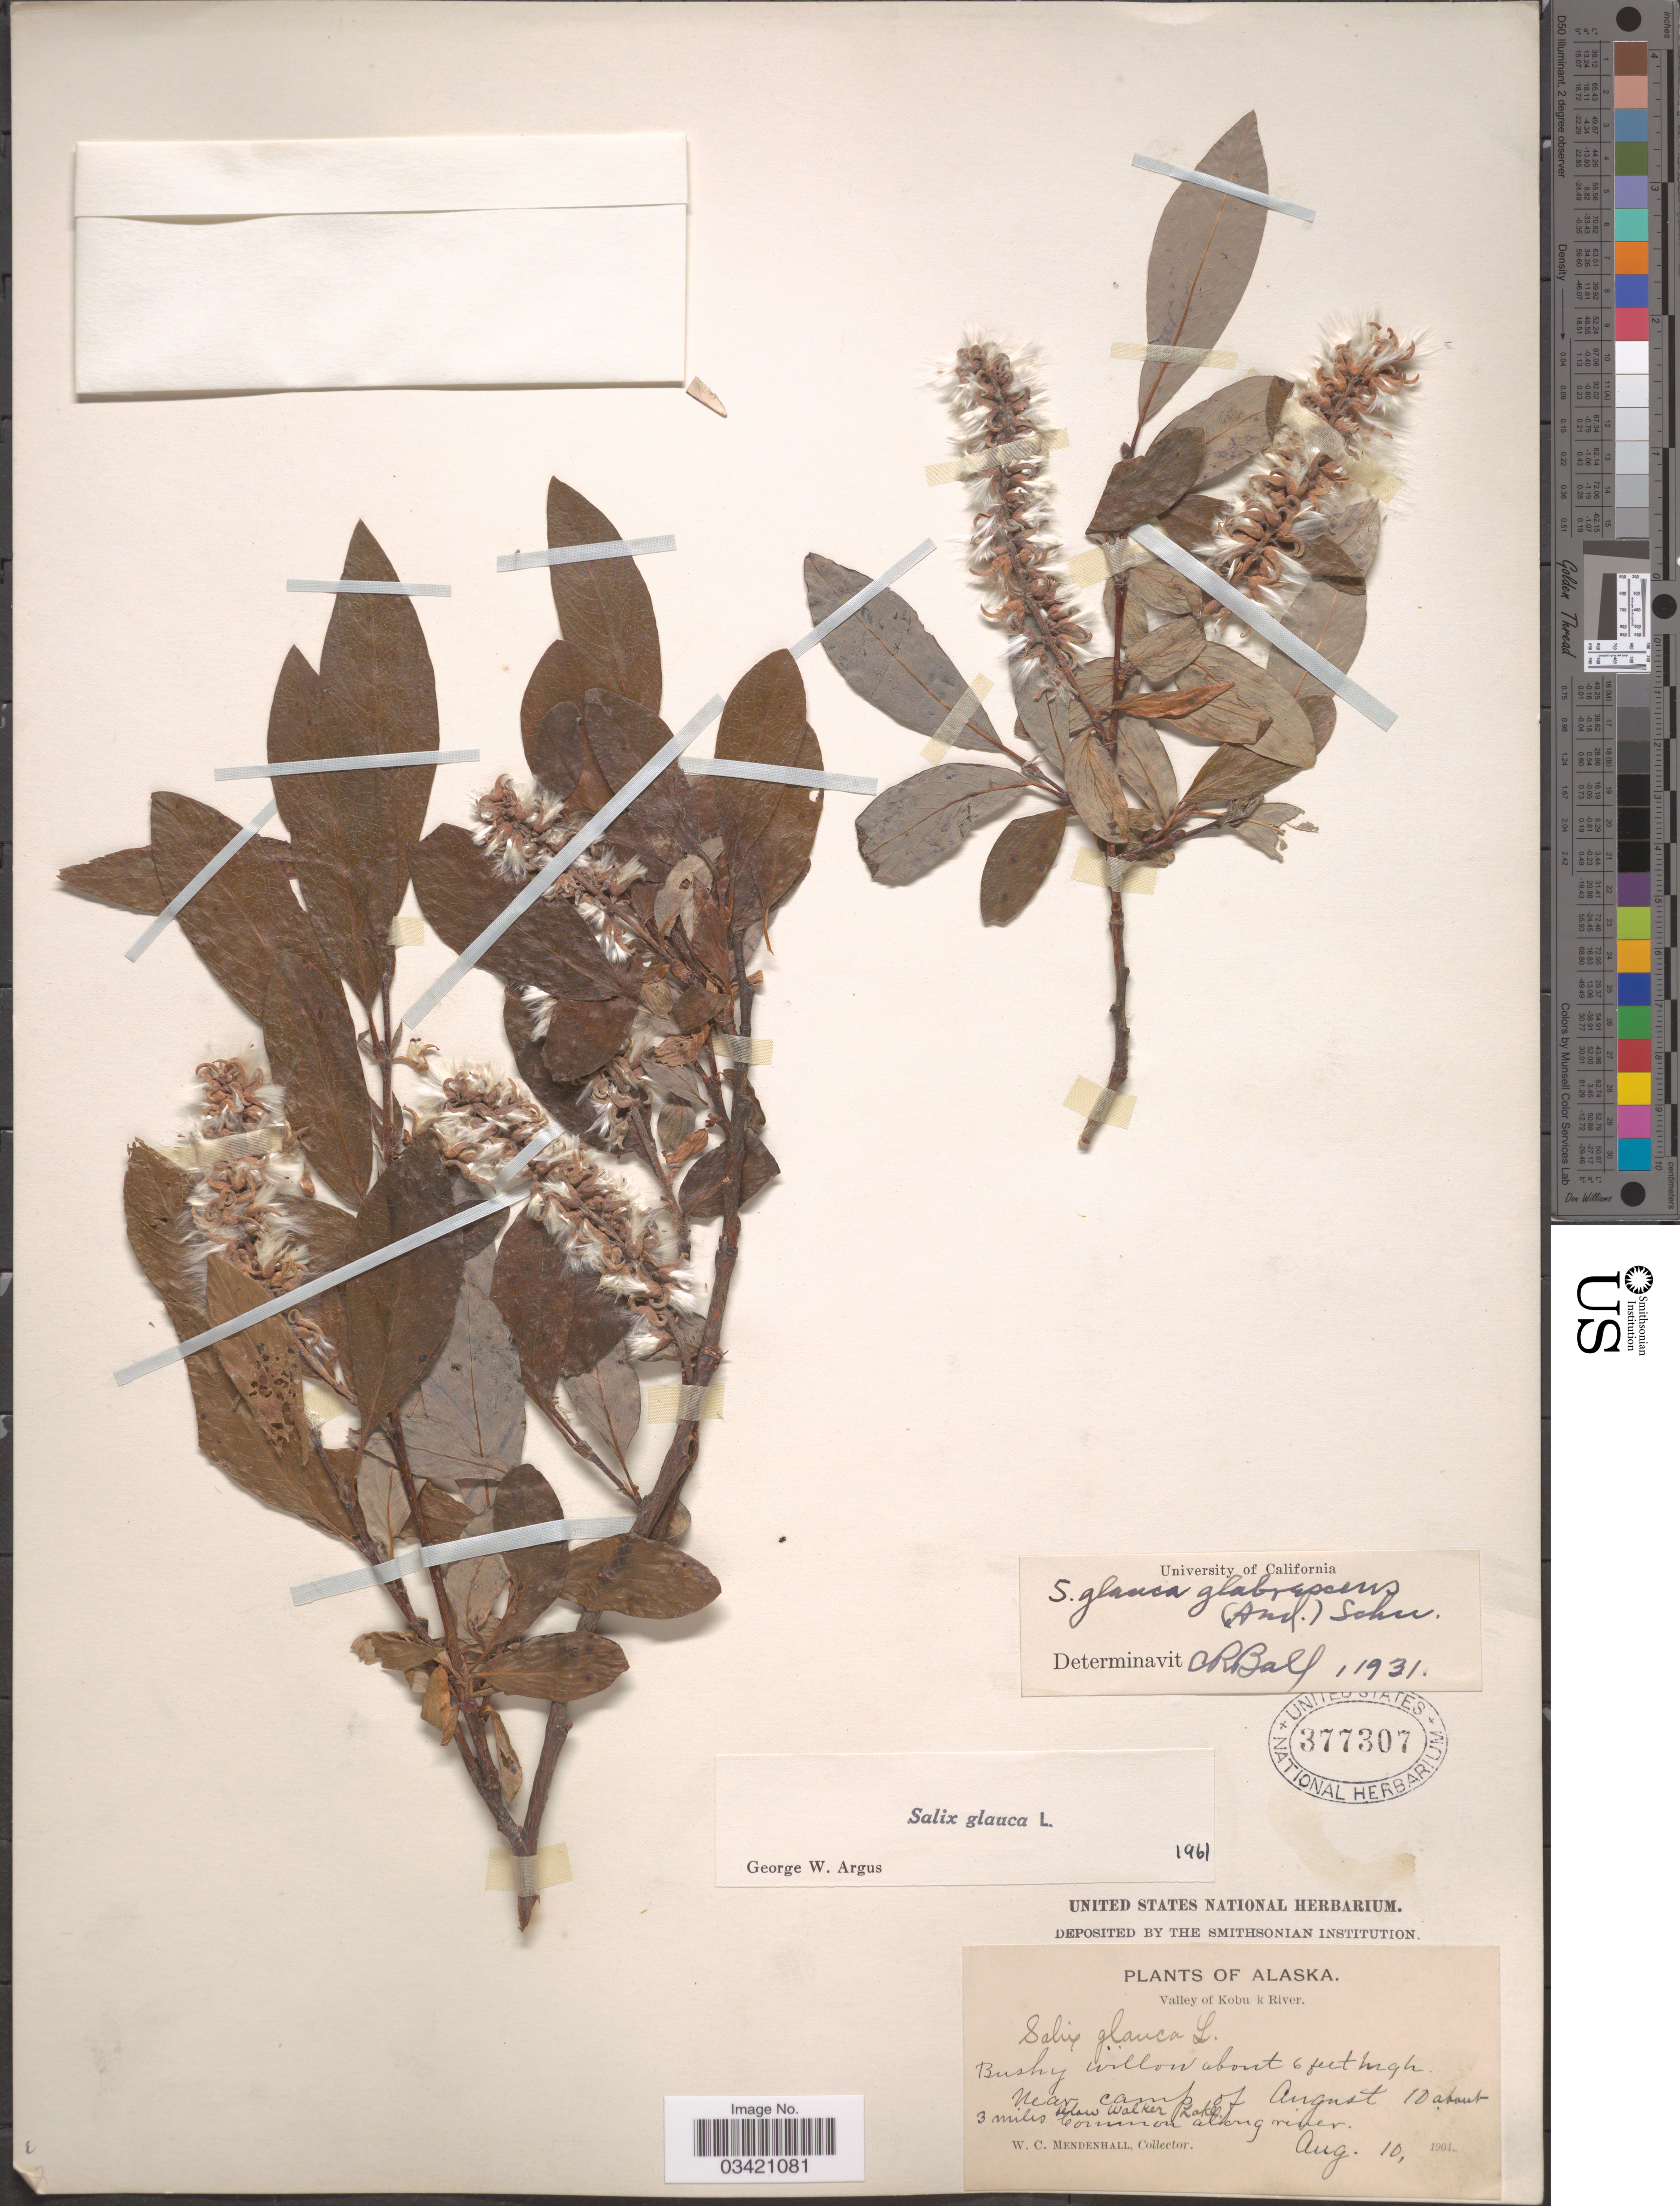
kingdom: Plantae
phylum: Tracheophyta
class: Magnoliopsida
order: Malpighiales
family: Salicaceae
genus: Salix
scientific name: Salix glauca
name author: L.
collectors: W. Mendenhall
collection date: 1901-08-10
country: United States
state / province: Alaska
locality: Valley of Kobuck River. Near camp of August 10 about 3 miles below Walker Lake.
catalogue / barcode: US 377307